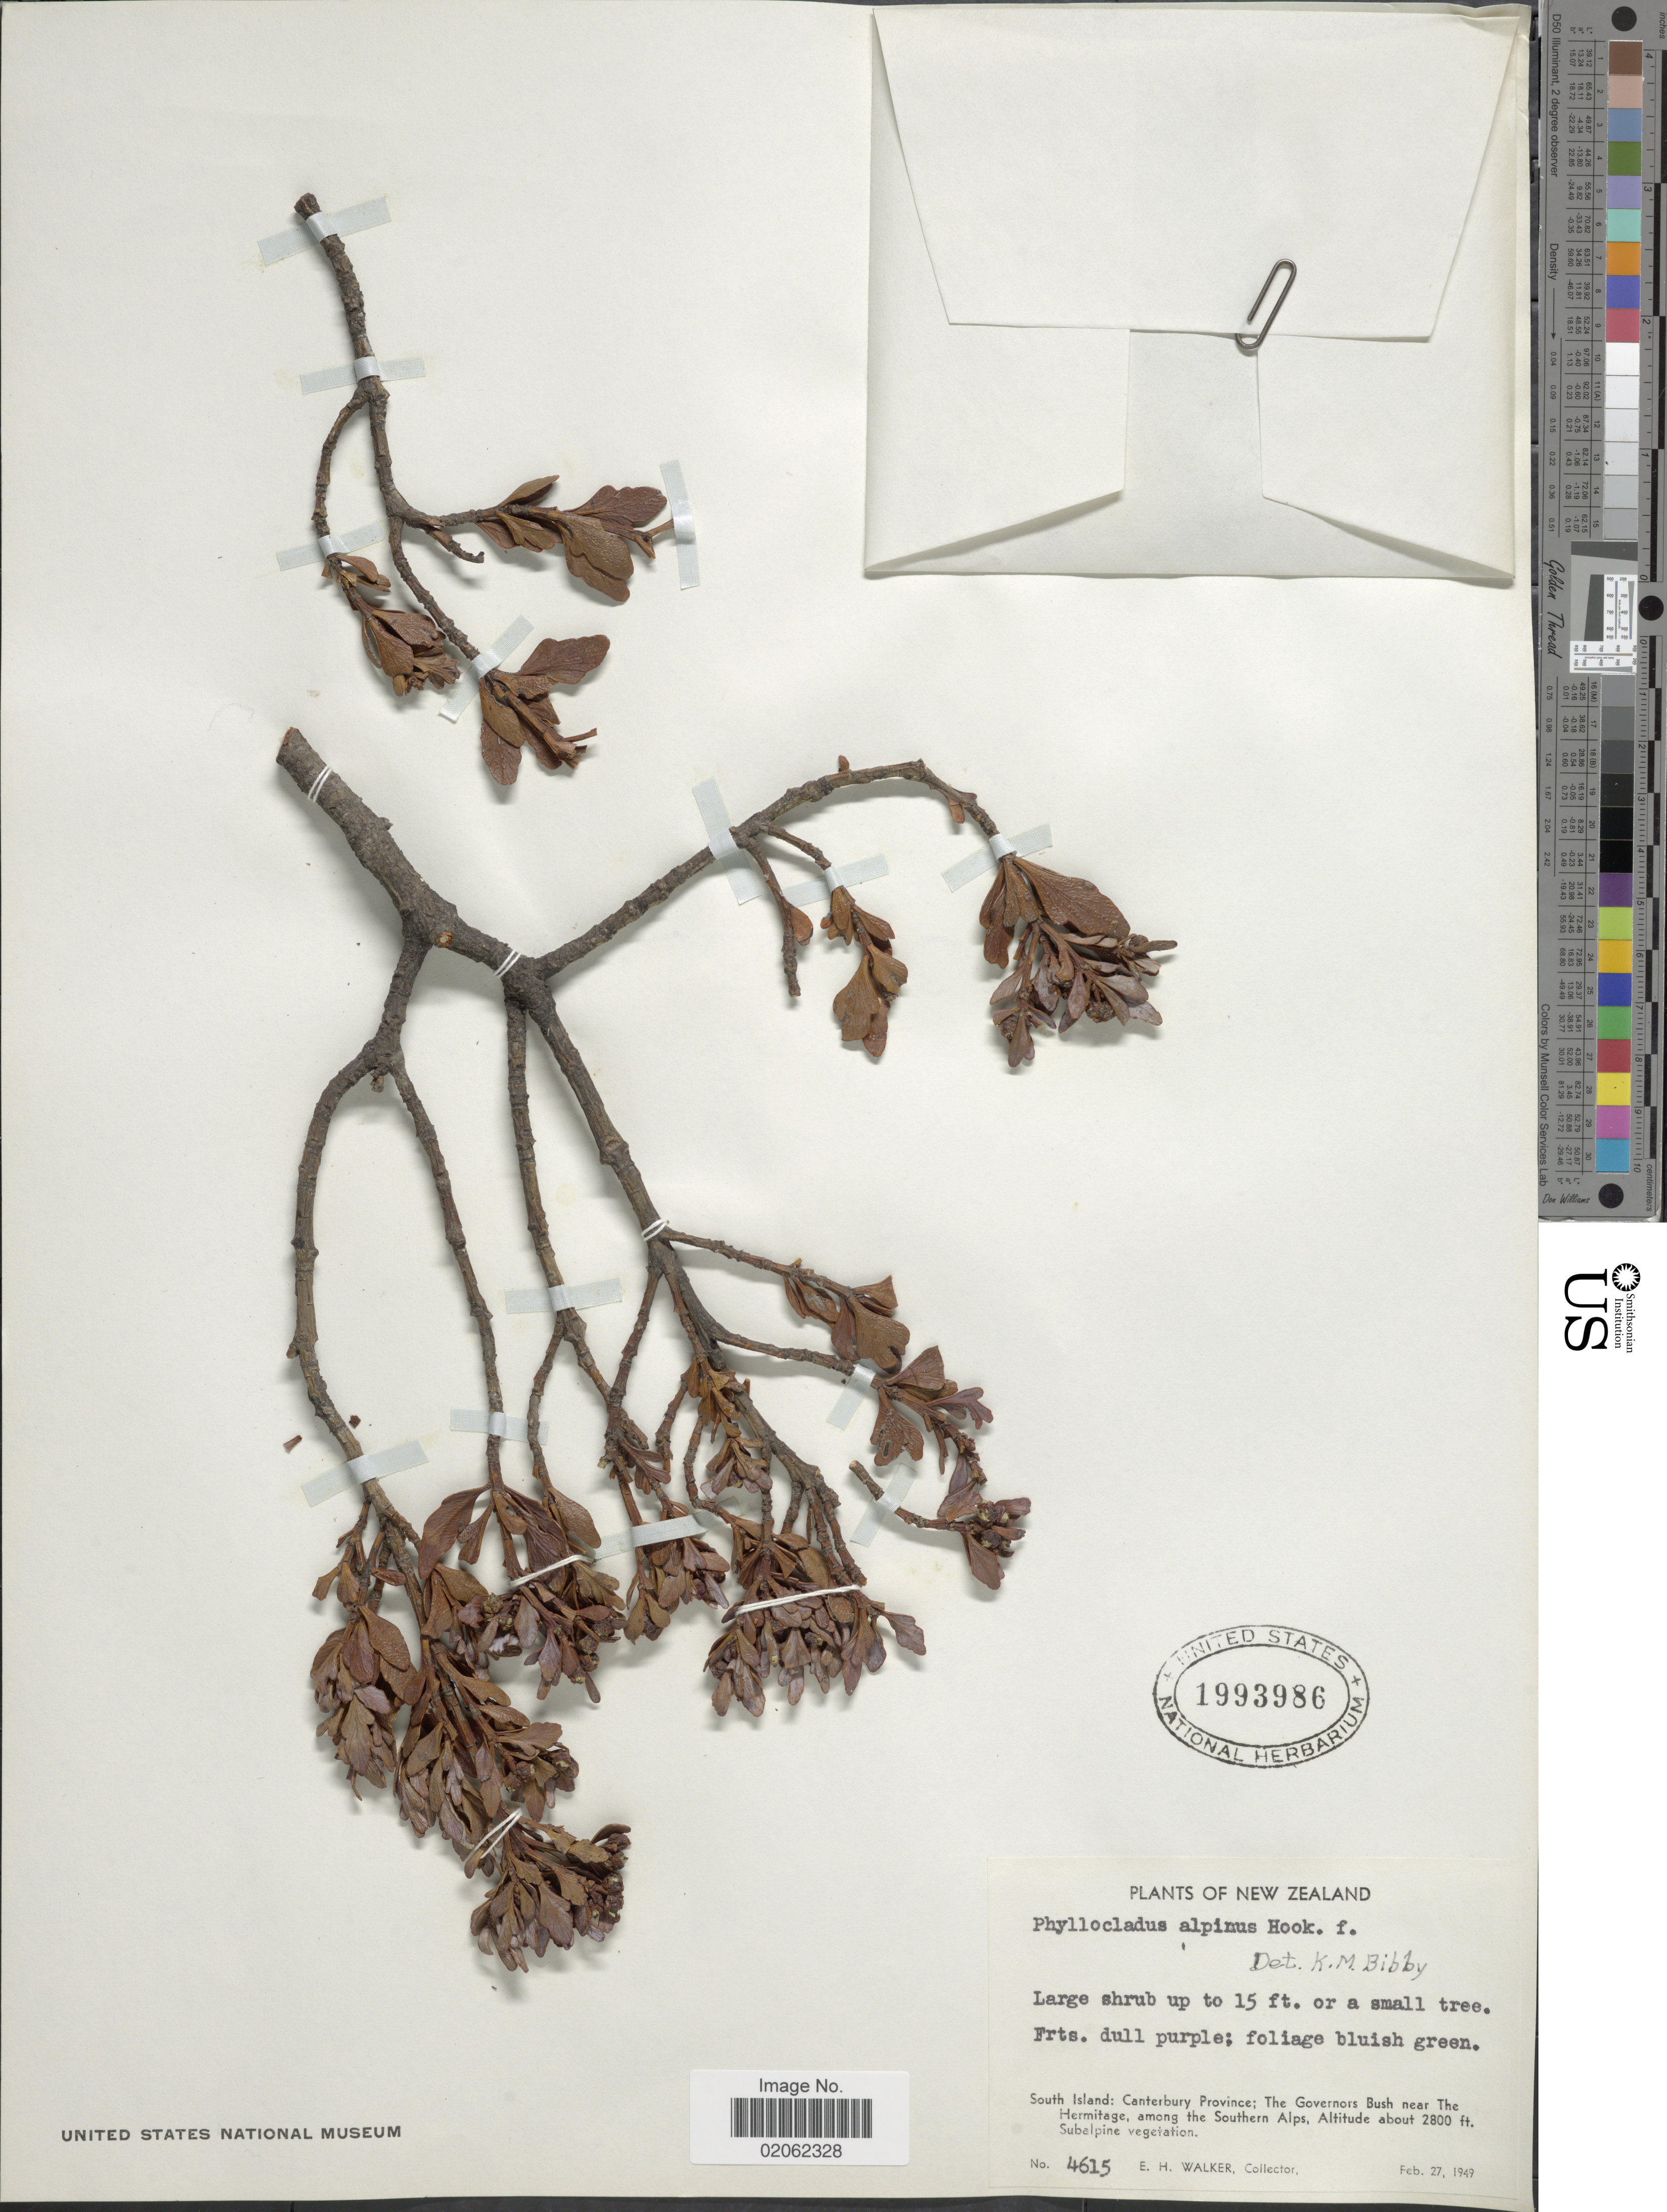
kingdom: Plantae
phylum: Tracheophyta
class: Pinopsida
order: Pinales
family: Phyllocladaceae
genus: Phyllocladus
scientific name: Phyllocladus alpinus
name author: Hook. f.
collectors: E. H. Walker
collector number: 4615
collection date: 1949-09-27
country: New Zealand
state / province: Canterbury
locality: South Islands: The Governors Bush near The Hermitage, among the Southern Alps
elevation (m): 853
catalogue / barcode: US 1993986